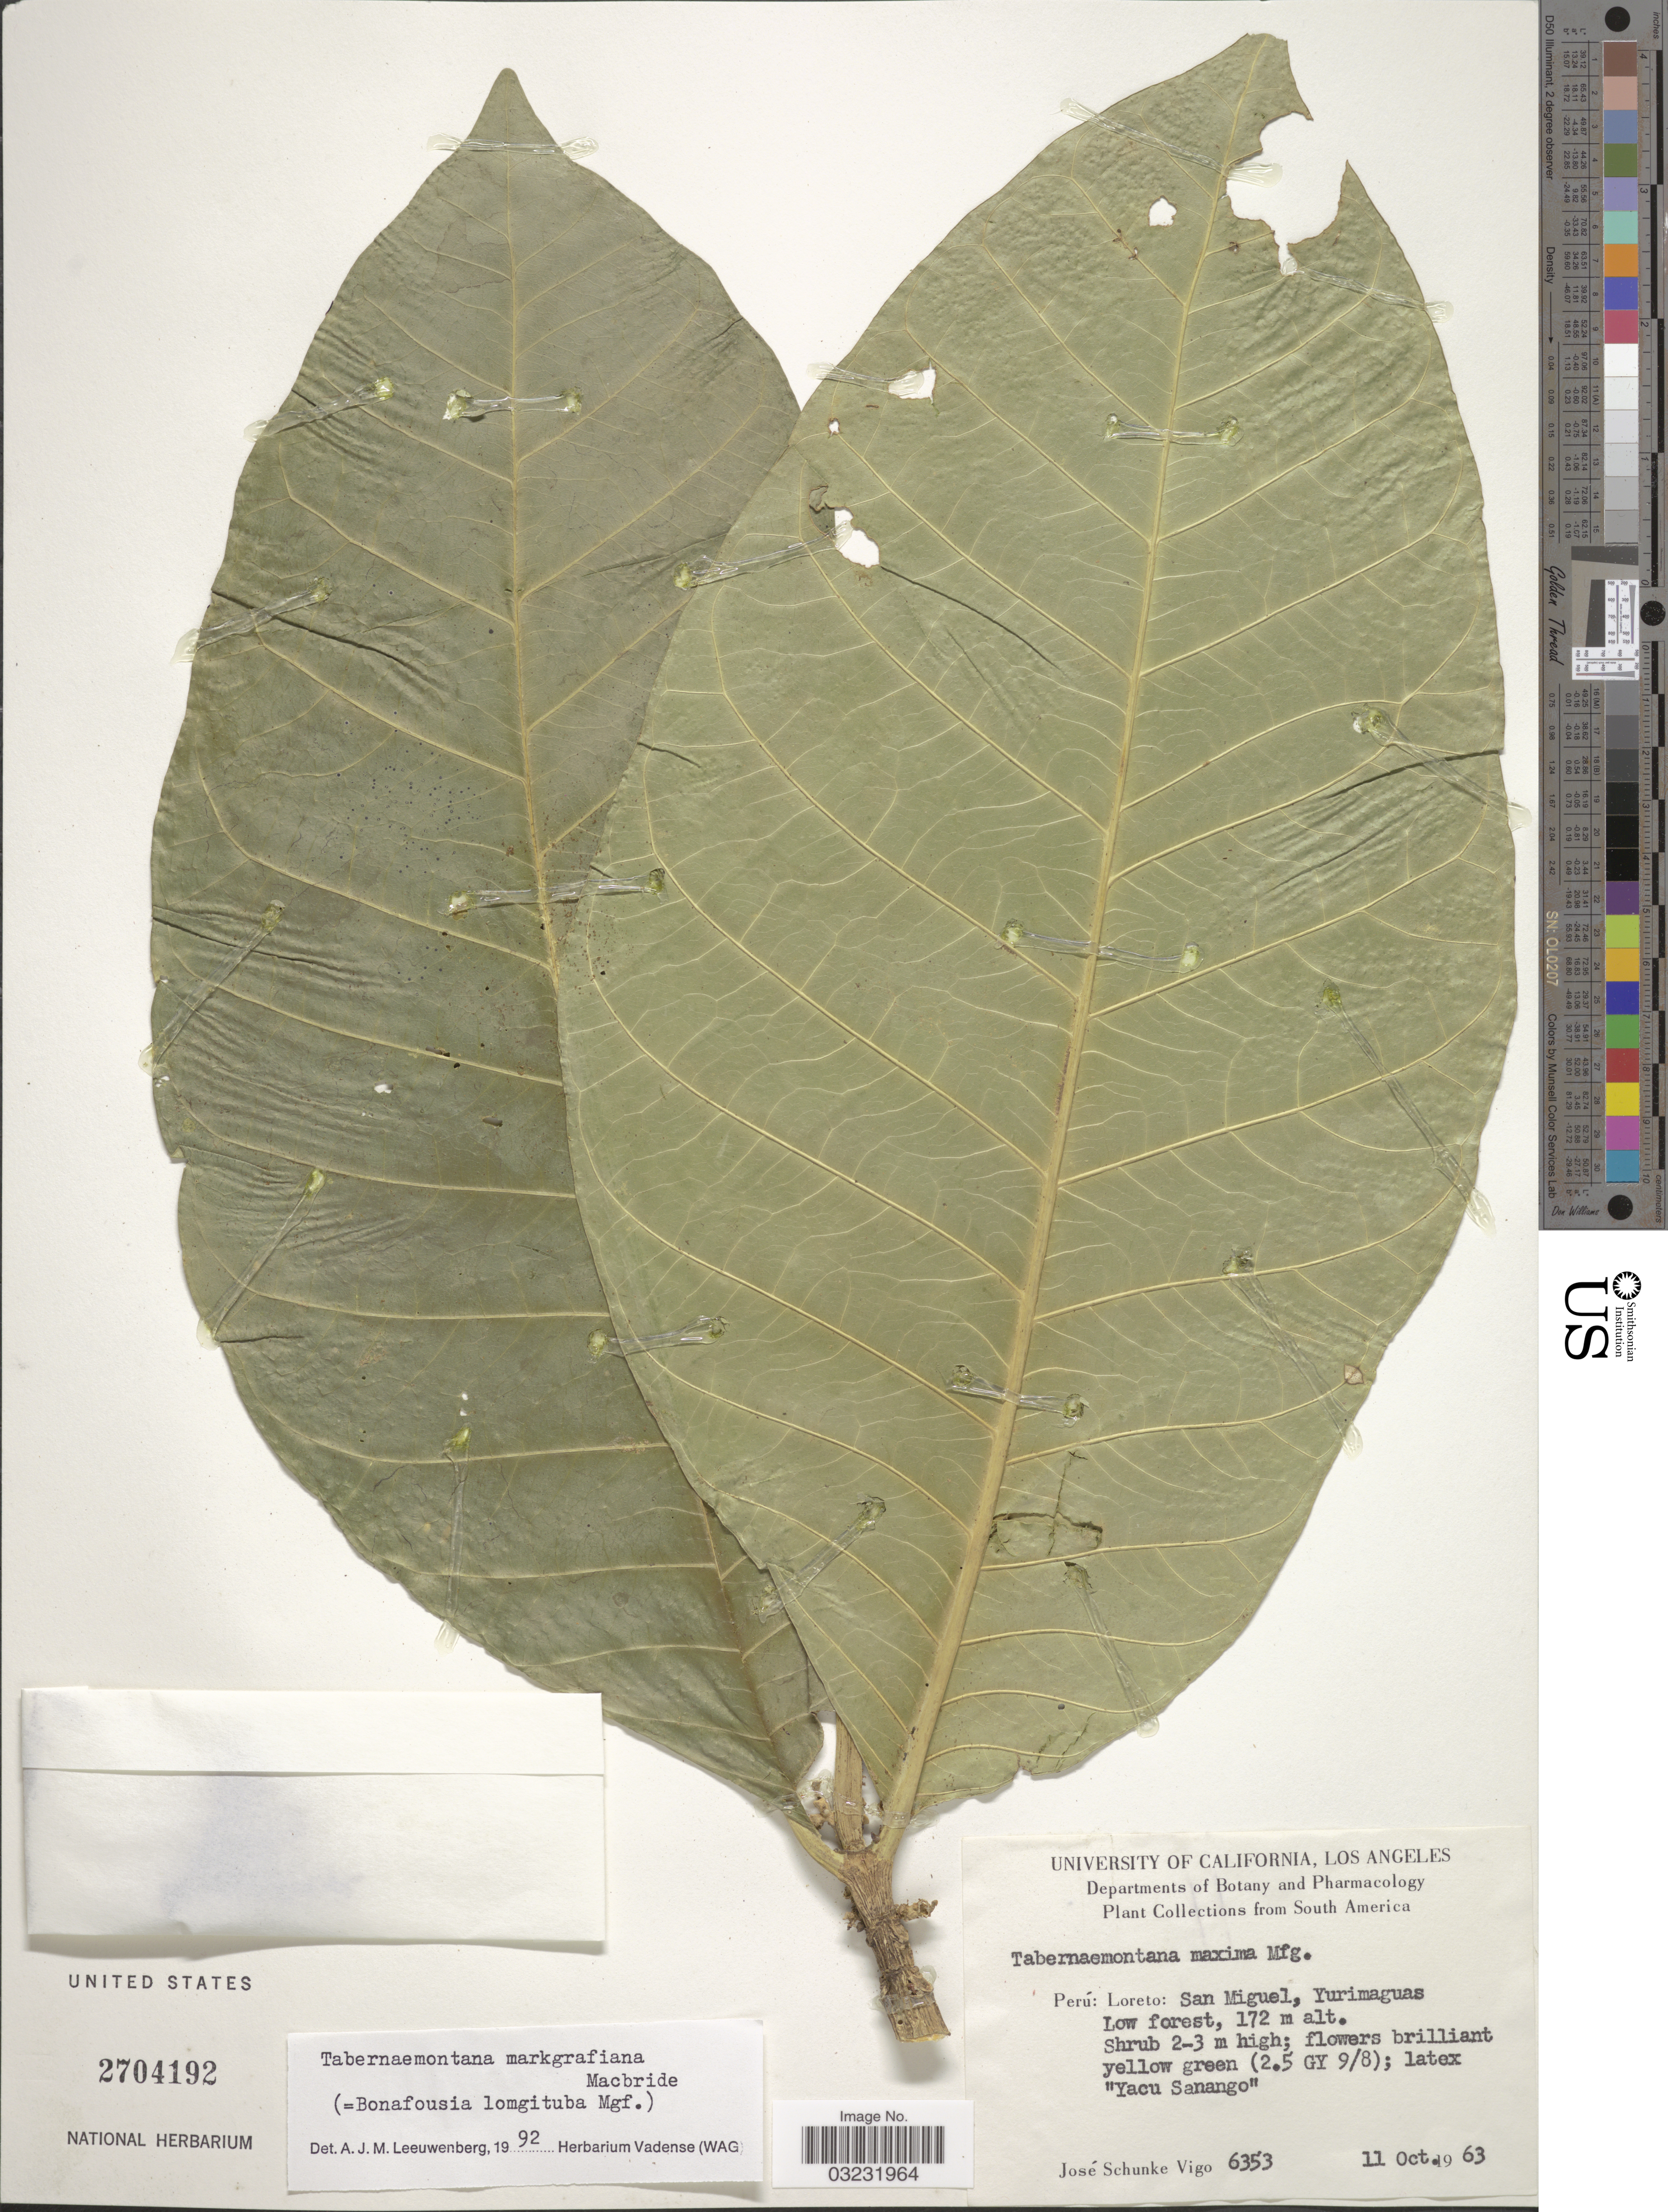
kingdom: Plantae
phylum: Tracheophyta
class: Magnoliopsida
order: Gentianales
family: Apocynaceae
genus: Tabernaemontana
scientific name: Tabernaemontana markgrafiana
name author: J.F. Macbr.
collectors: J. Schunke Vigo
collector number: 6353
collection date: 1963-10-11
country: Peru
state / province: Loreto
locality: Loreto: San Miguel, Yurimaguas.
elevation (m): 172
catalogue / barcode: US 2704192